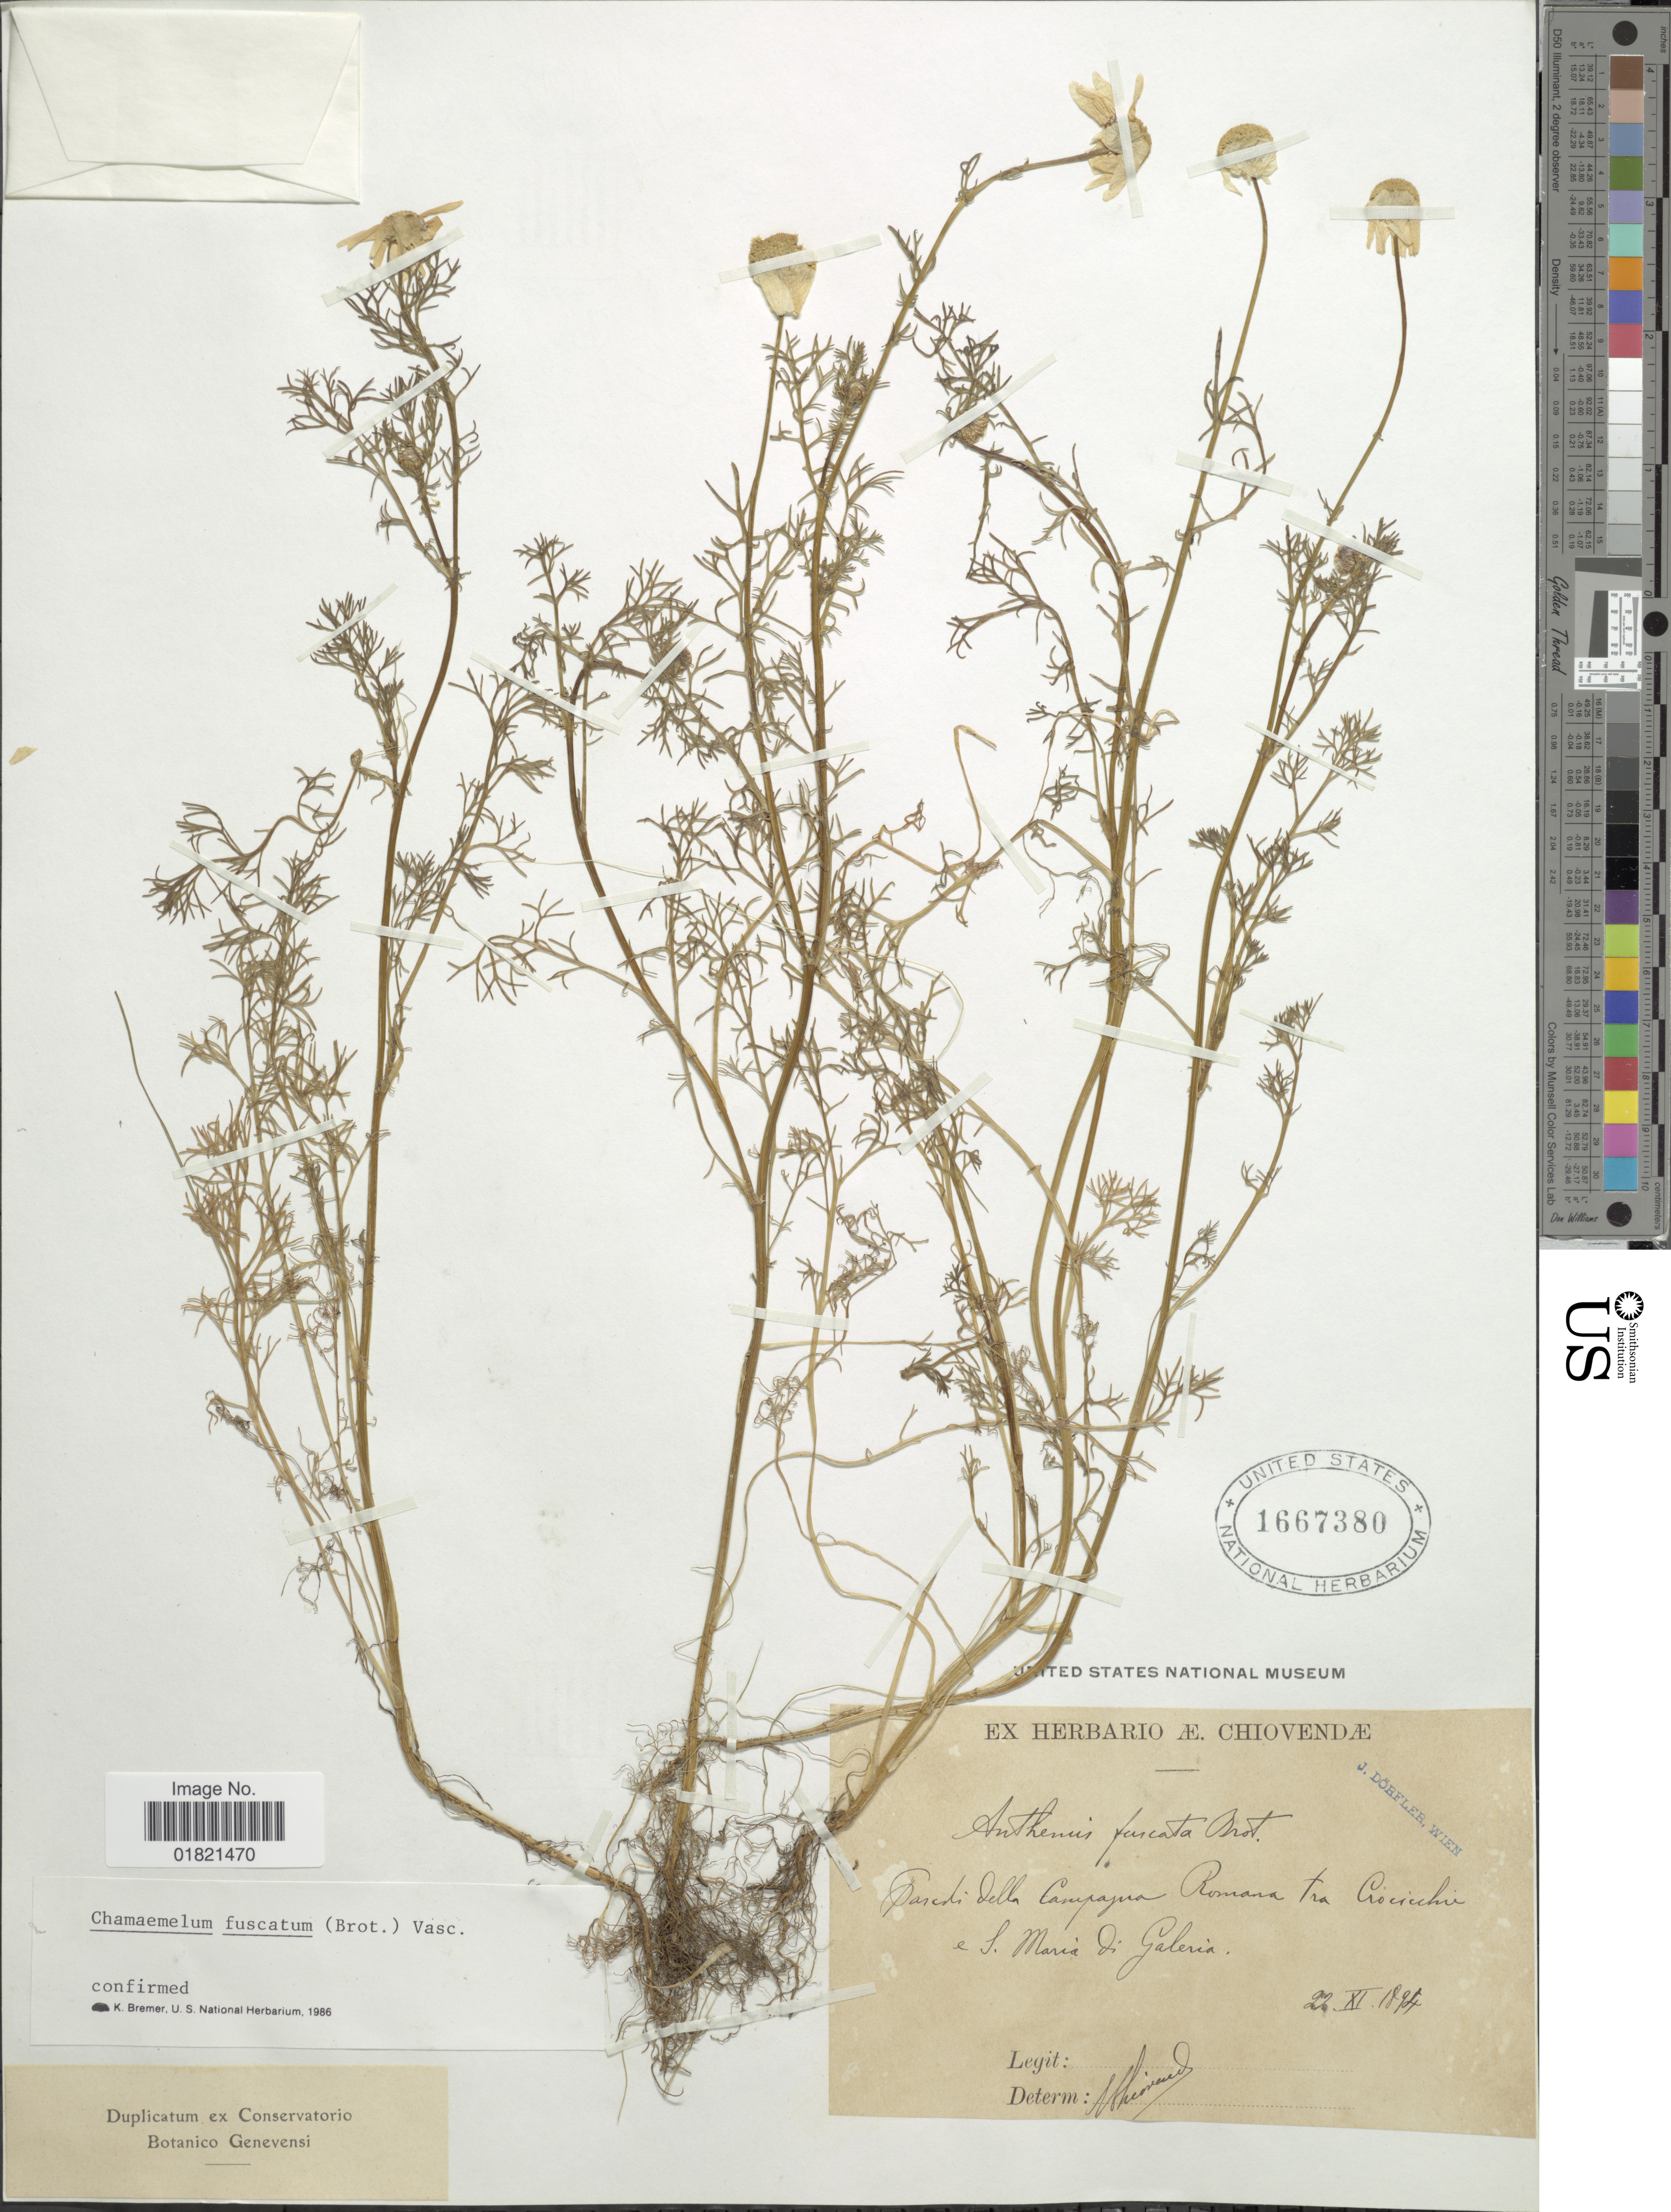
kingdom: Plantae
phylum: Tracheophyta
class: Magnoliopsida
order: Asterales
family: Asteraceae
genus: Chamaemelum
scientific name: Chamaemelum mixtum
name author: L.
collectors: J. Dörfler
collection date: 1894-11-22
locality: Pardi della Campajua Romana tra Crochiri e. S. Maria di Galeria [interpreted]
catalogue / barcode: US 1667380